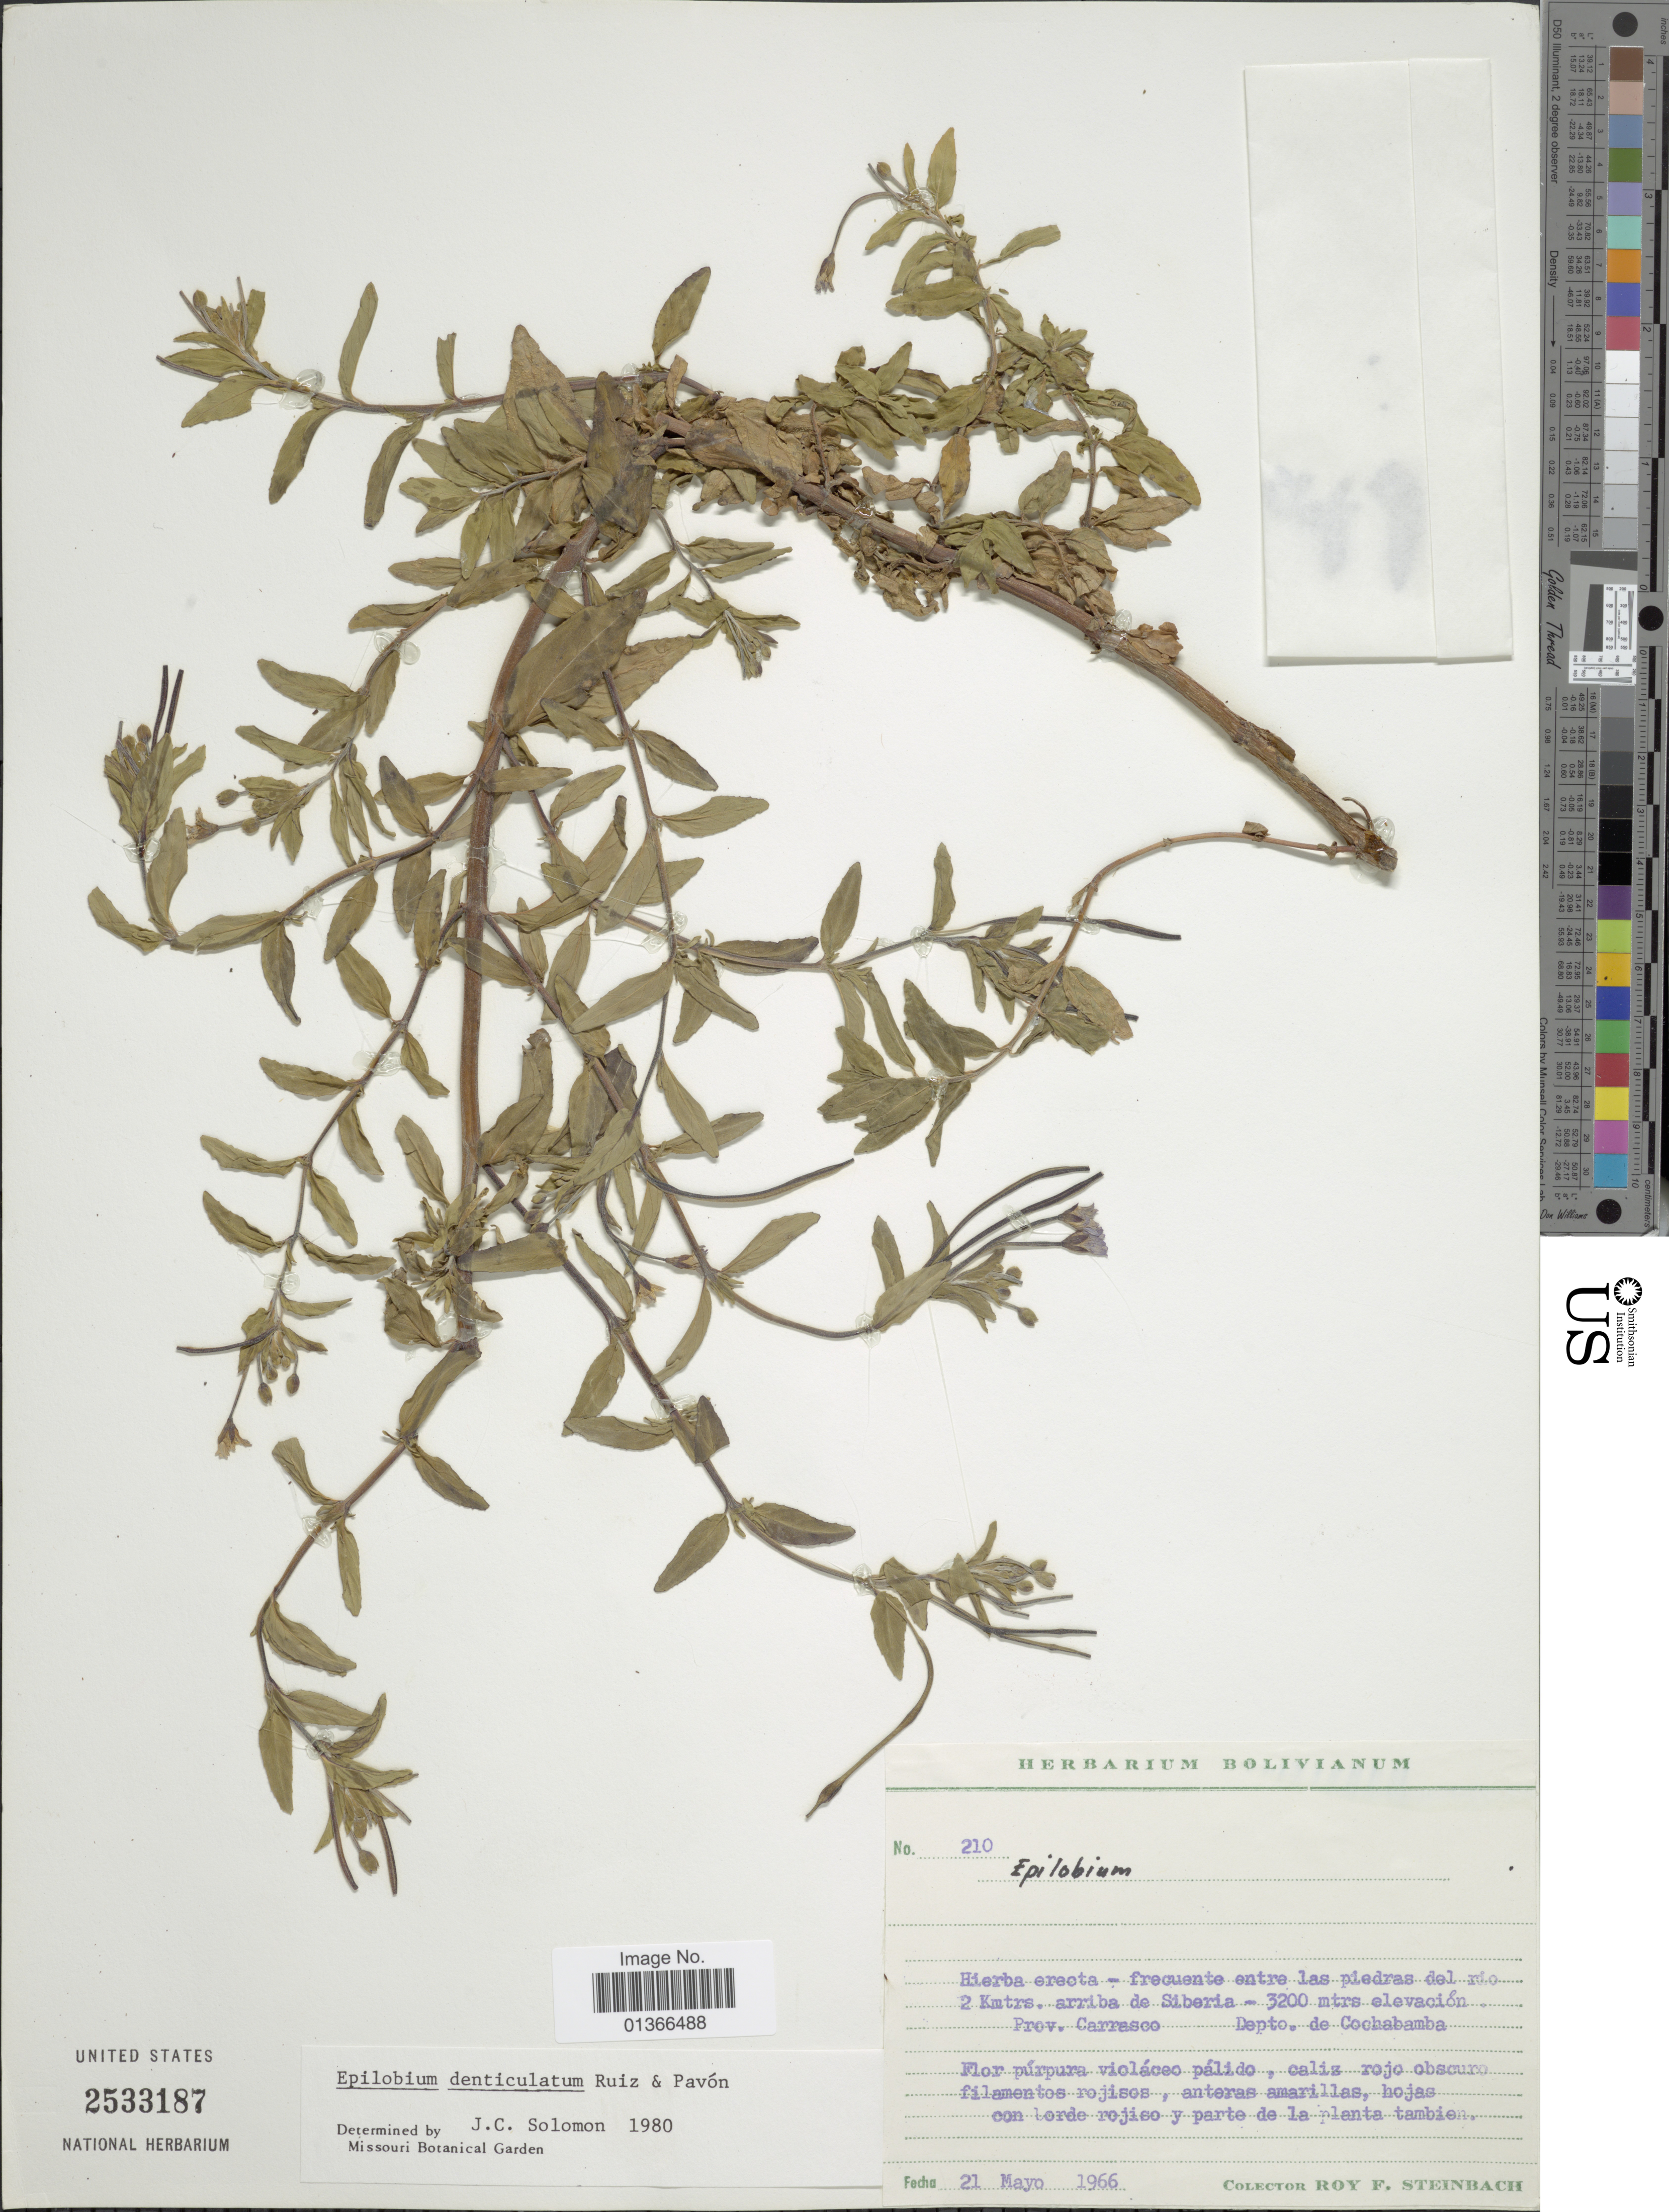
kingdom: Plantae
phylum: Tracheophyta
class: Magnoliopsida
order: Myrtales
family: Onagraceae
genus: Epilobium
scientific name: Epilobium denticulatum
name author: Ruiz & Pav.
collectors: R. F. Steinbach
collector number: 210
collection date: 1966-05-21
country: Bolivia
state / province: Cochabamba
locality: Frecuente entre las piedras del rio 2 Kmtrs. arriba de Siberia. Prov. Carrasco.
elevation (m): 3200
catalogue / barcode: US 2533187